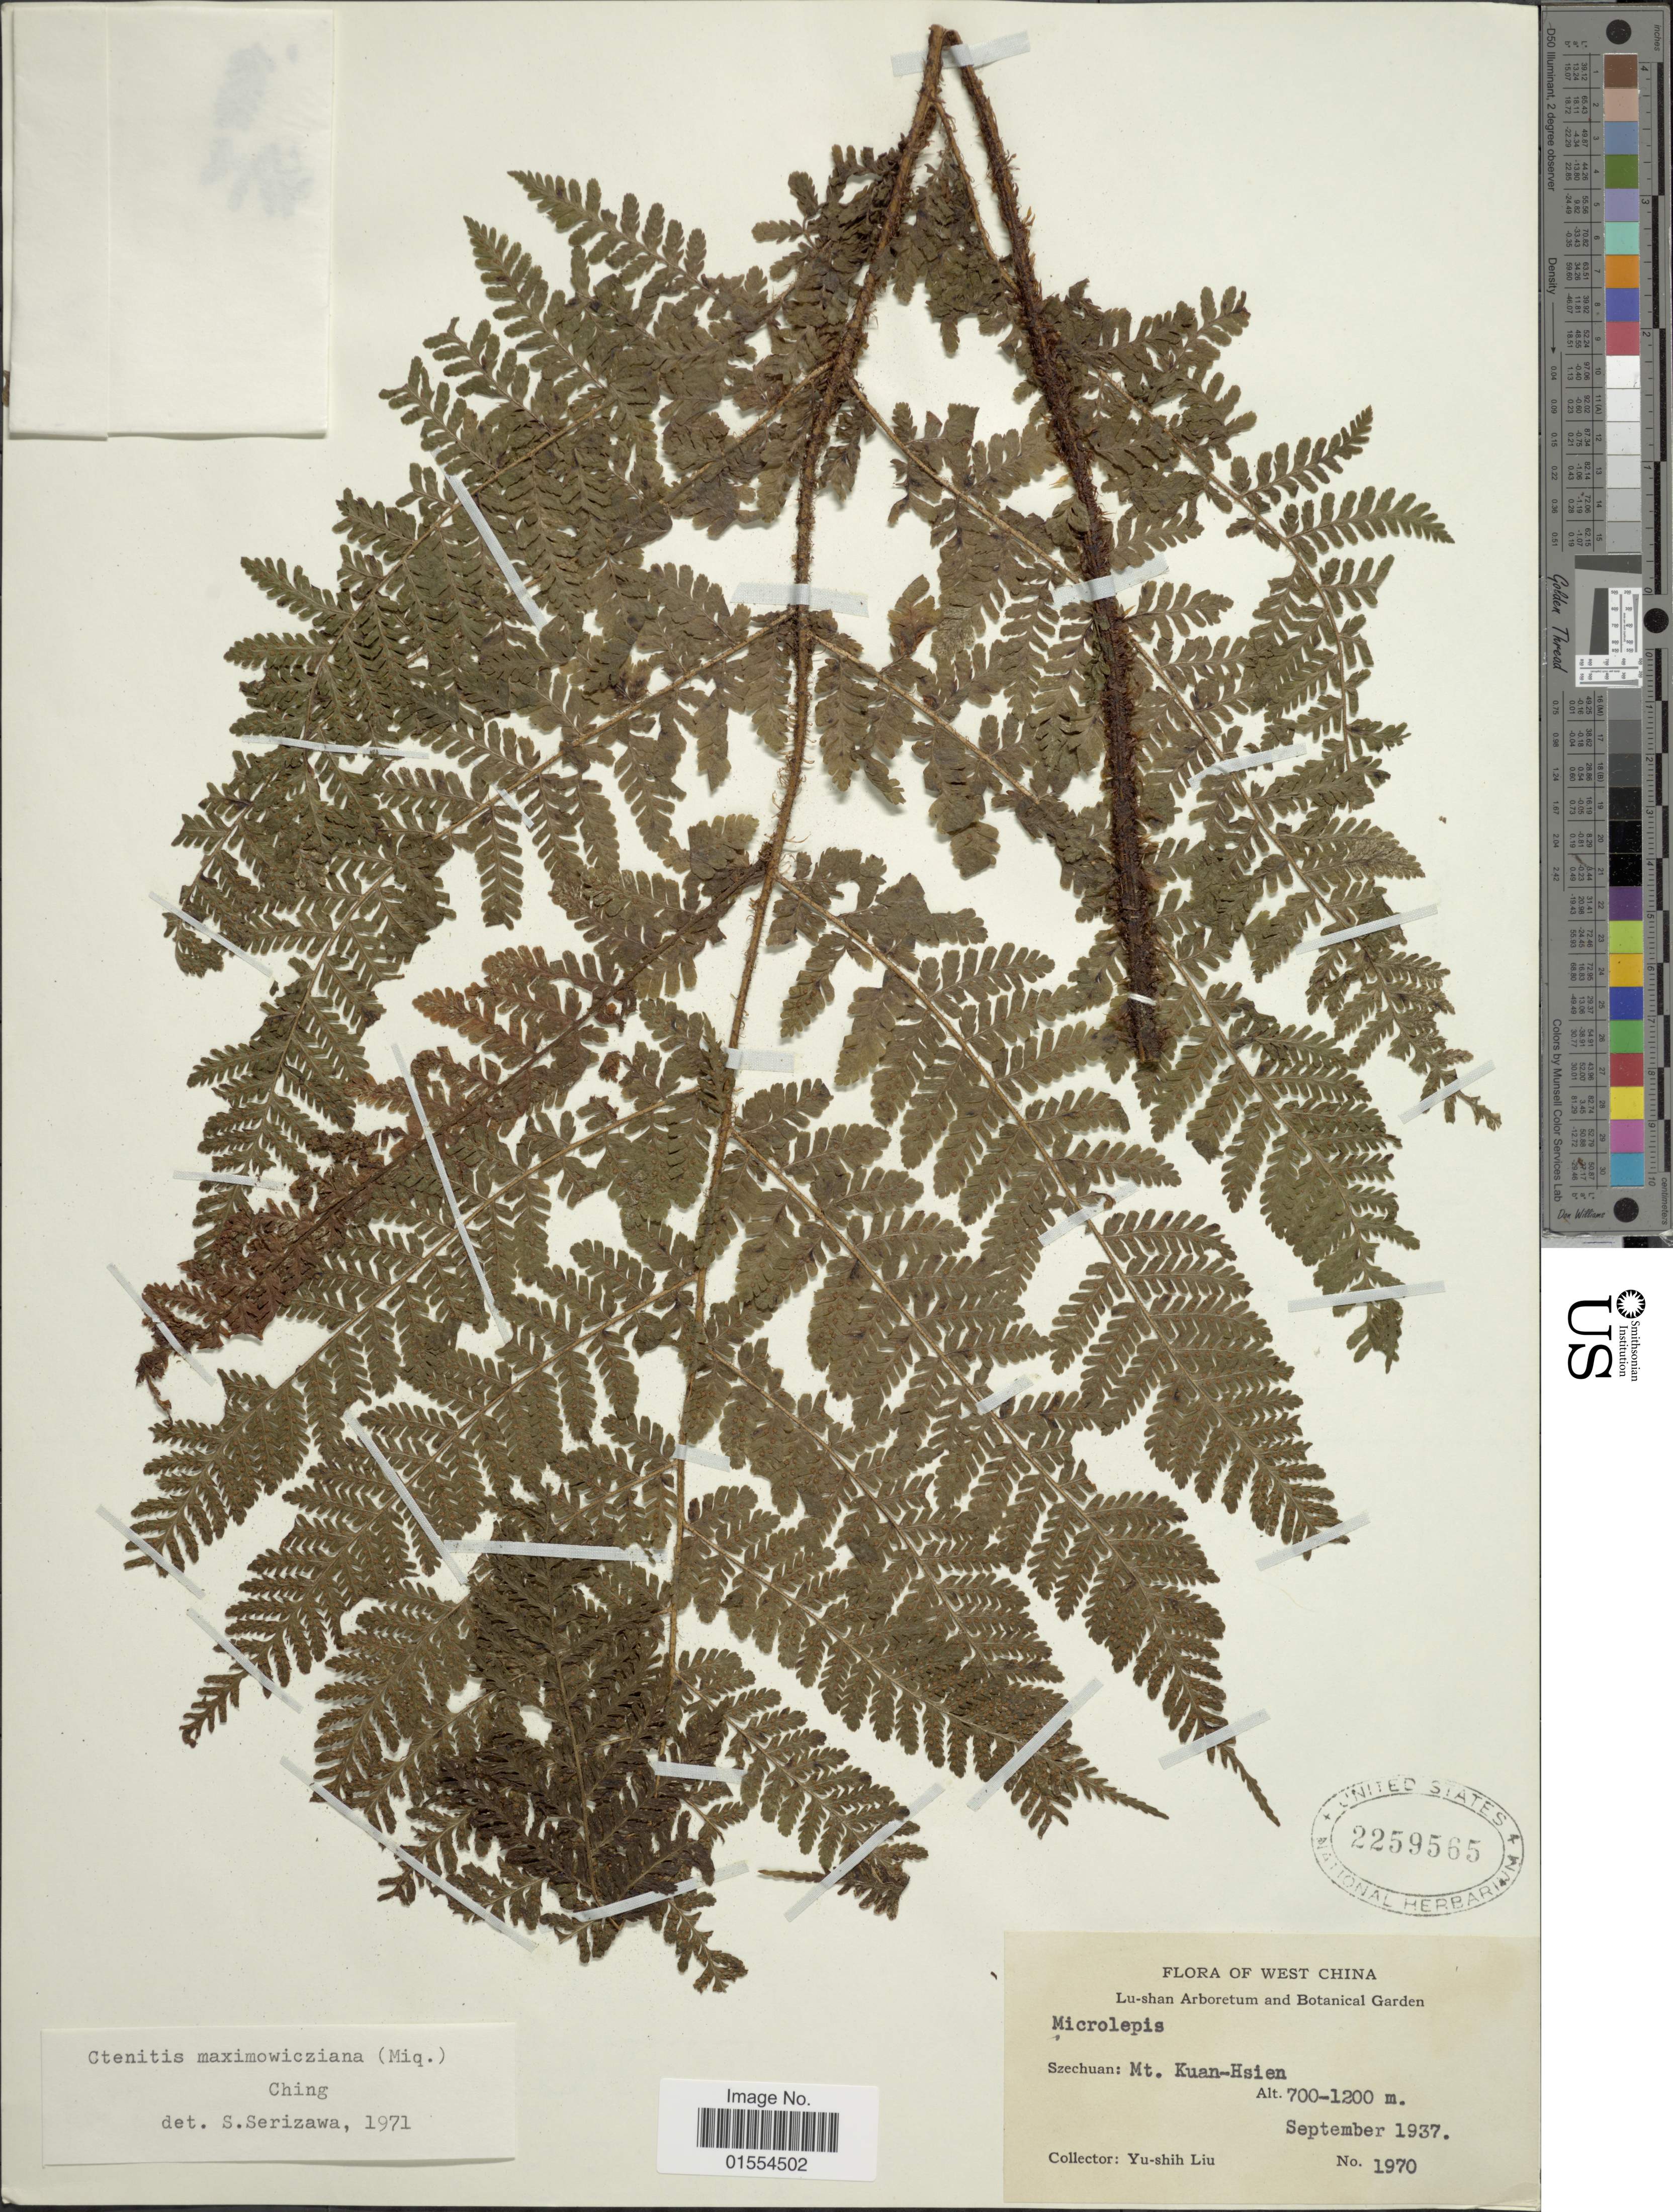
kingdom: Plantae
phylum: Tracheophyta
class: Polypodiopsida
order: Polypodiales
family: Dryopteridaceae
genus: Dryopteris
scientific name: Dryopteris maximowicziana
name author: (Miq.) C. Chr.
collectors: Y.-S. Liu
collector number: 1970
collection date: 1937-09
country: China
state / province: Sichuan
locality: Szechuan: Mt. Kuan-Hsien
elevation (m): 700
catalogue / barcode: US 2259565